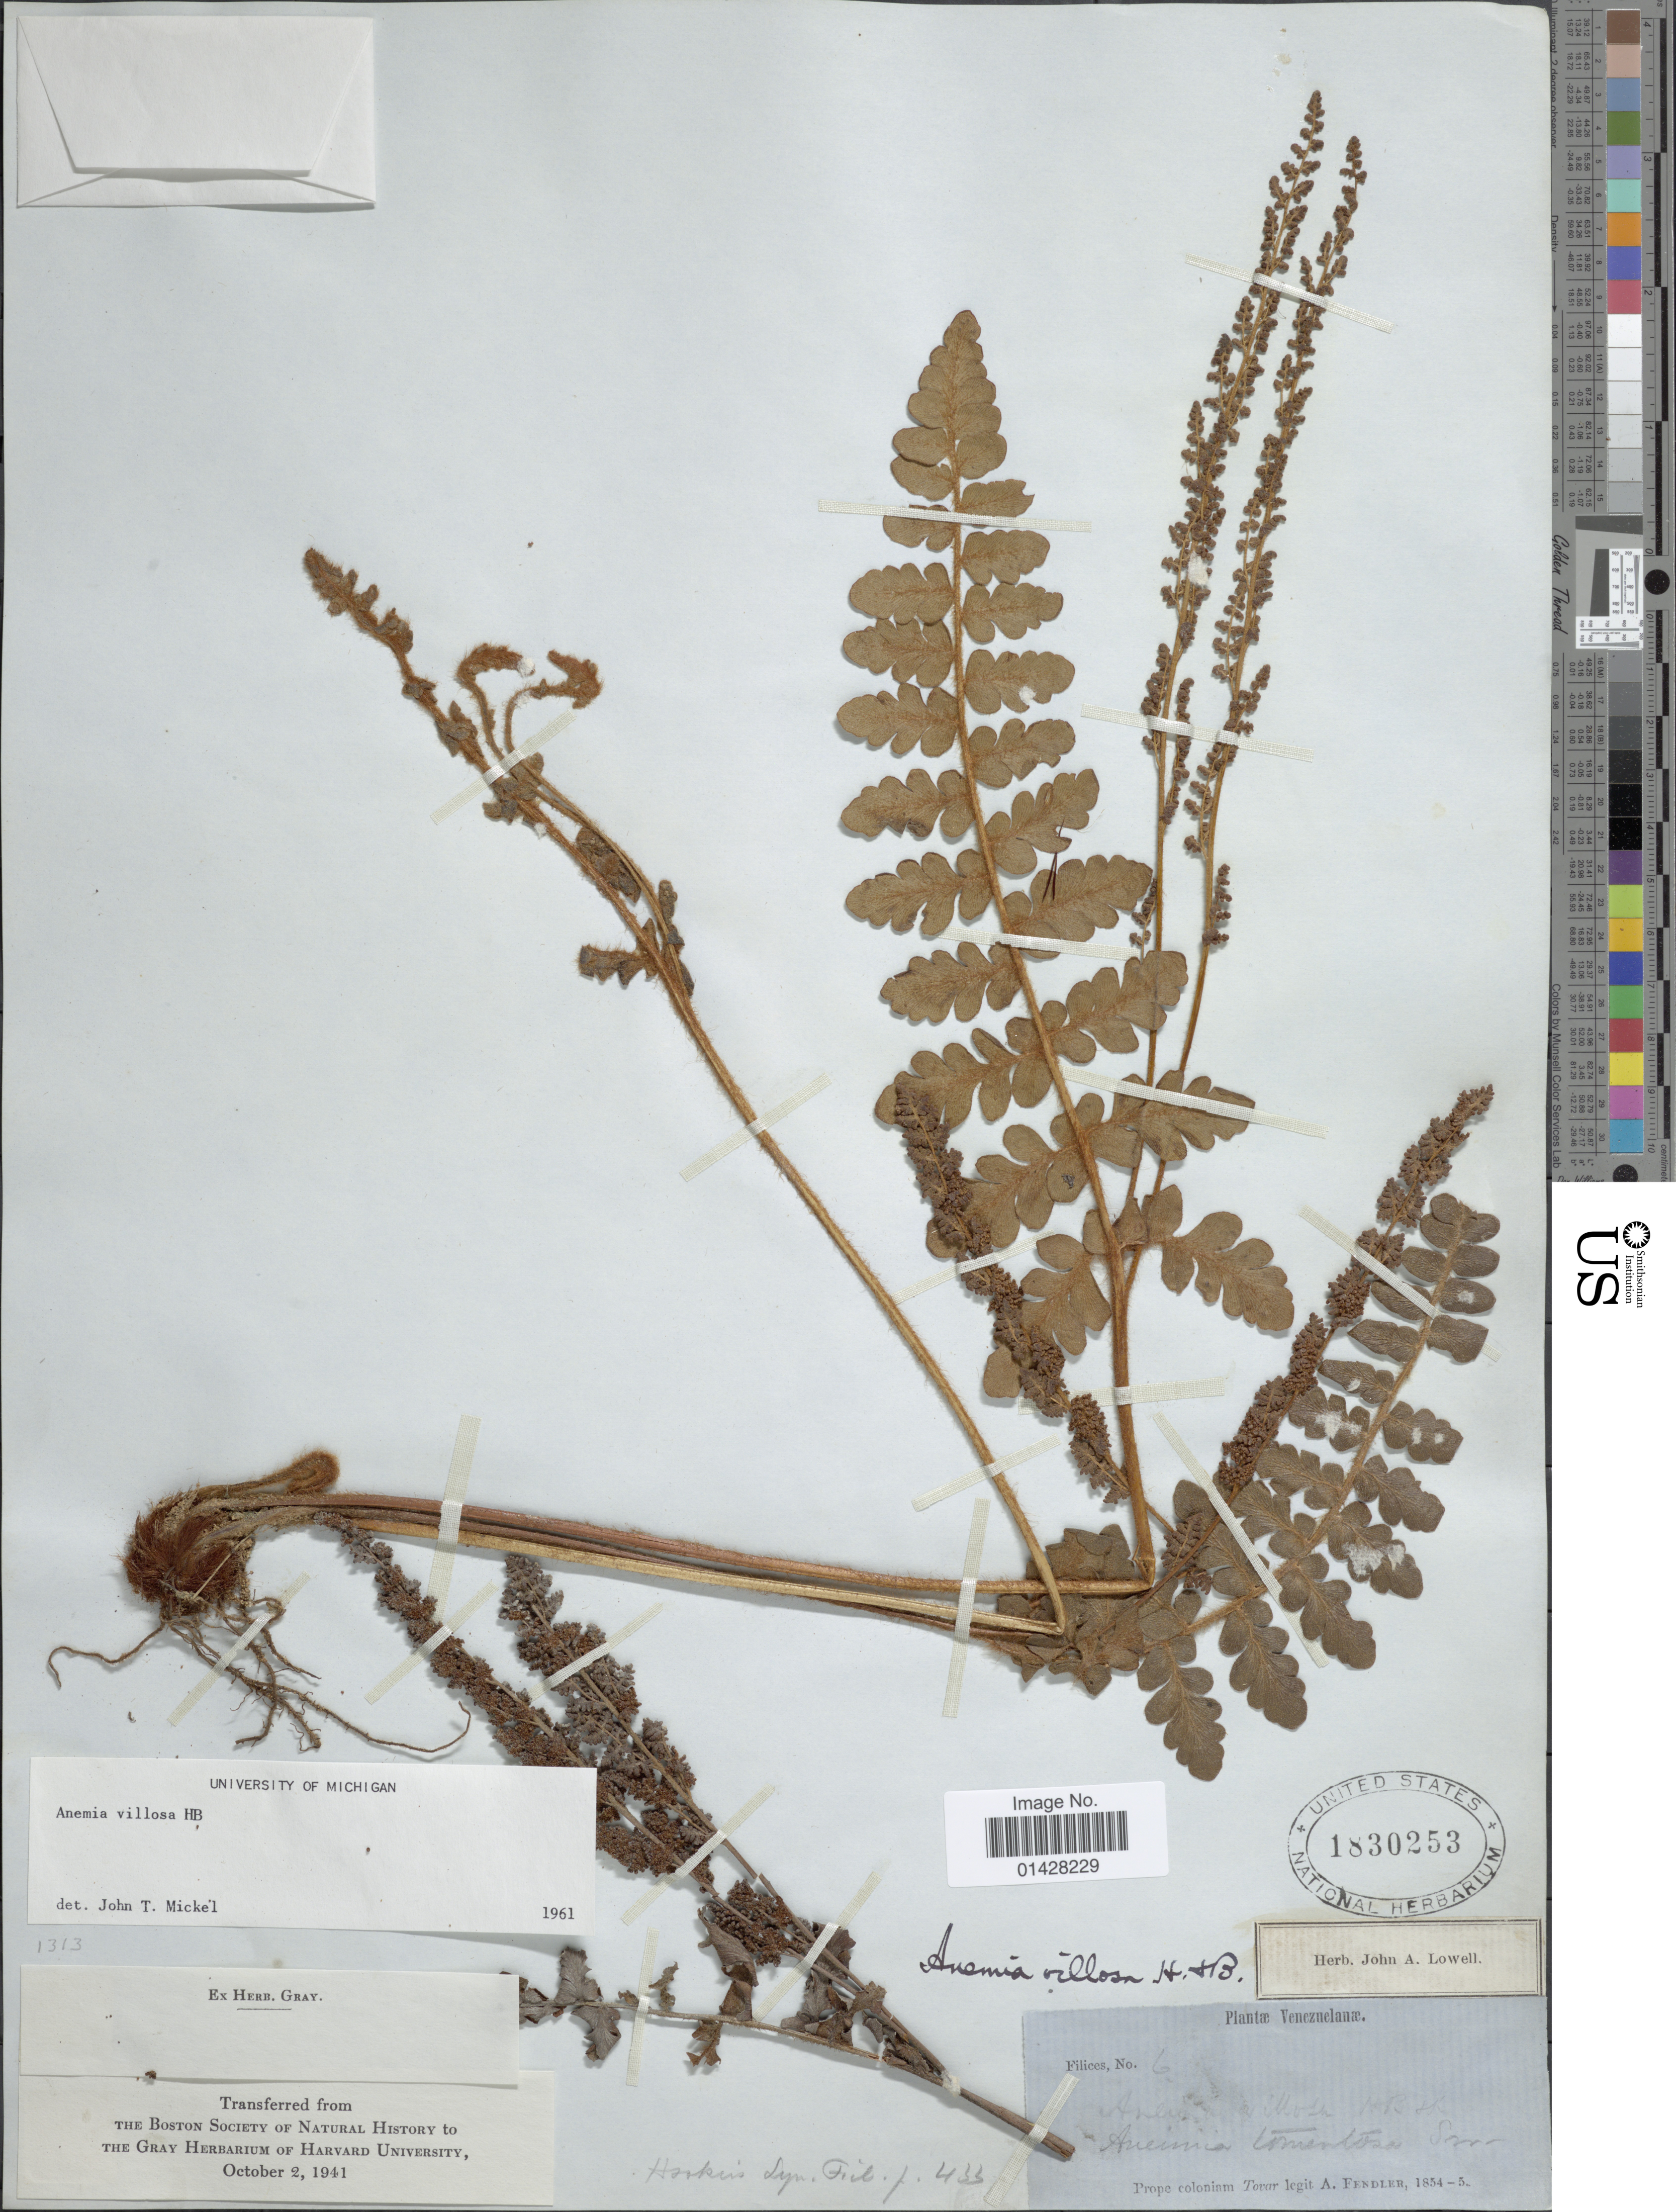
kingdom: Plantae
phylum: Tracheophyta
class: Polypodiopsida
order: Schizaeales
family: Anemiaceae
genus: Anemia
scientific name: Anemia villosa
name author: Humb. & Bonpl. ex Willd.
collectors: A. Fendler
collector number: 6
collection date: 1854/1855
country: Venezuela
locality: Prope coloniam Tovar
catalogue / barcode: US 1830253